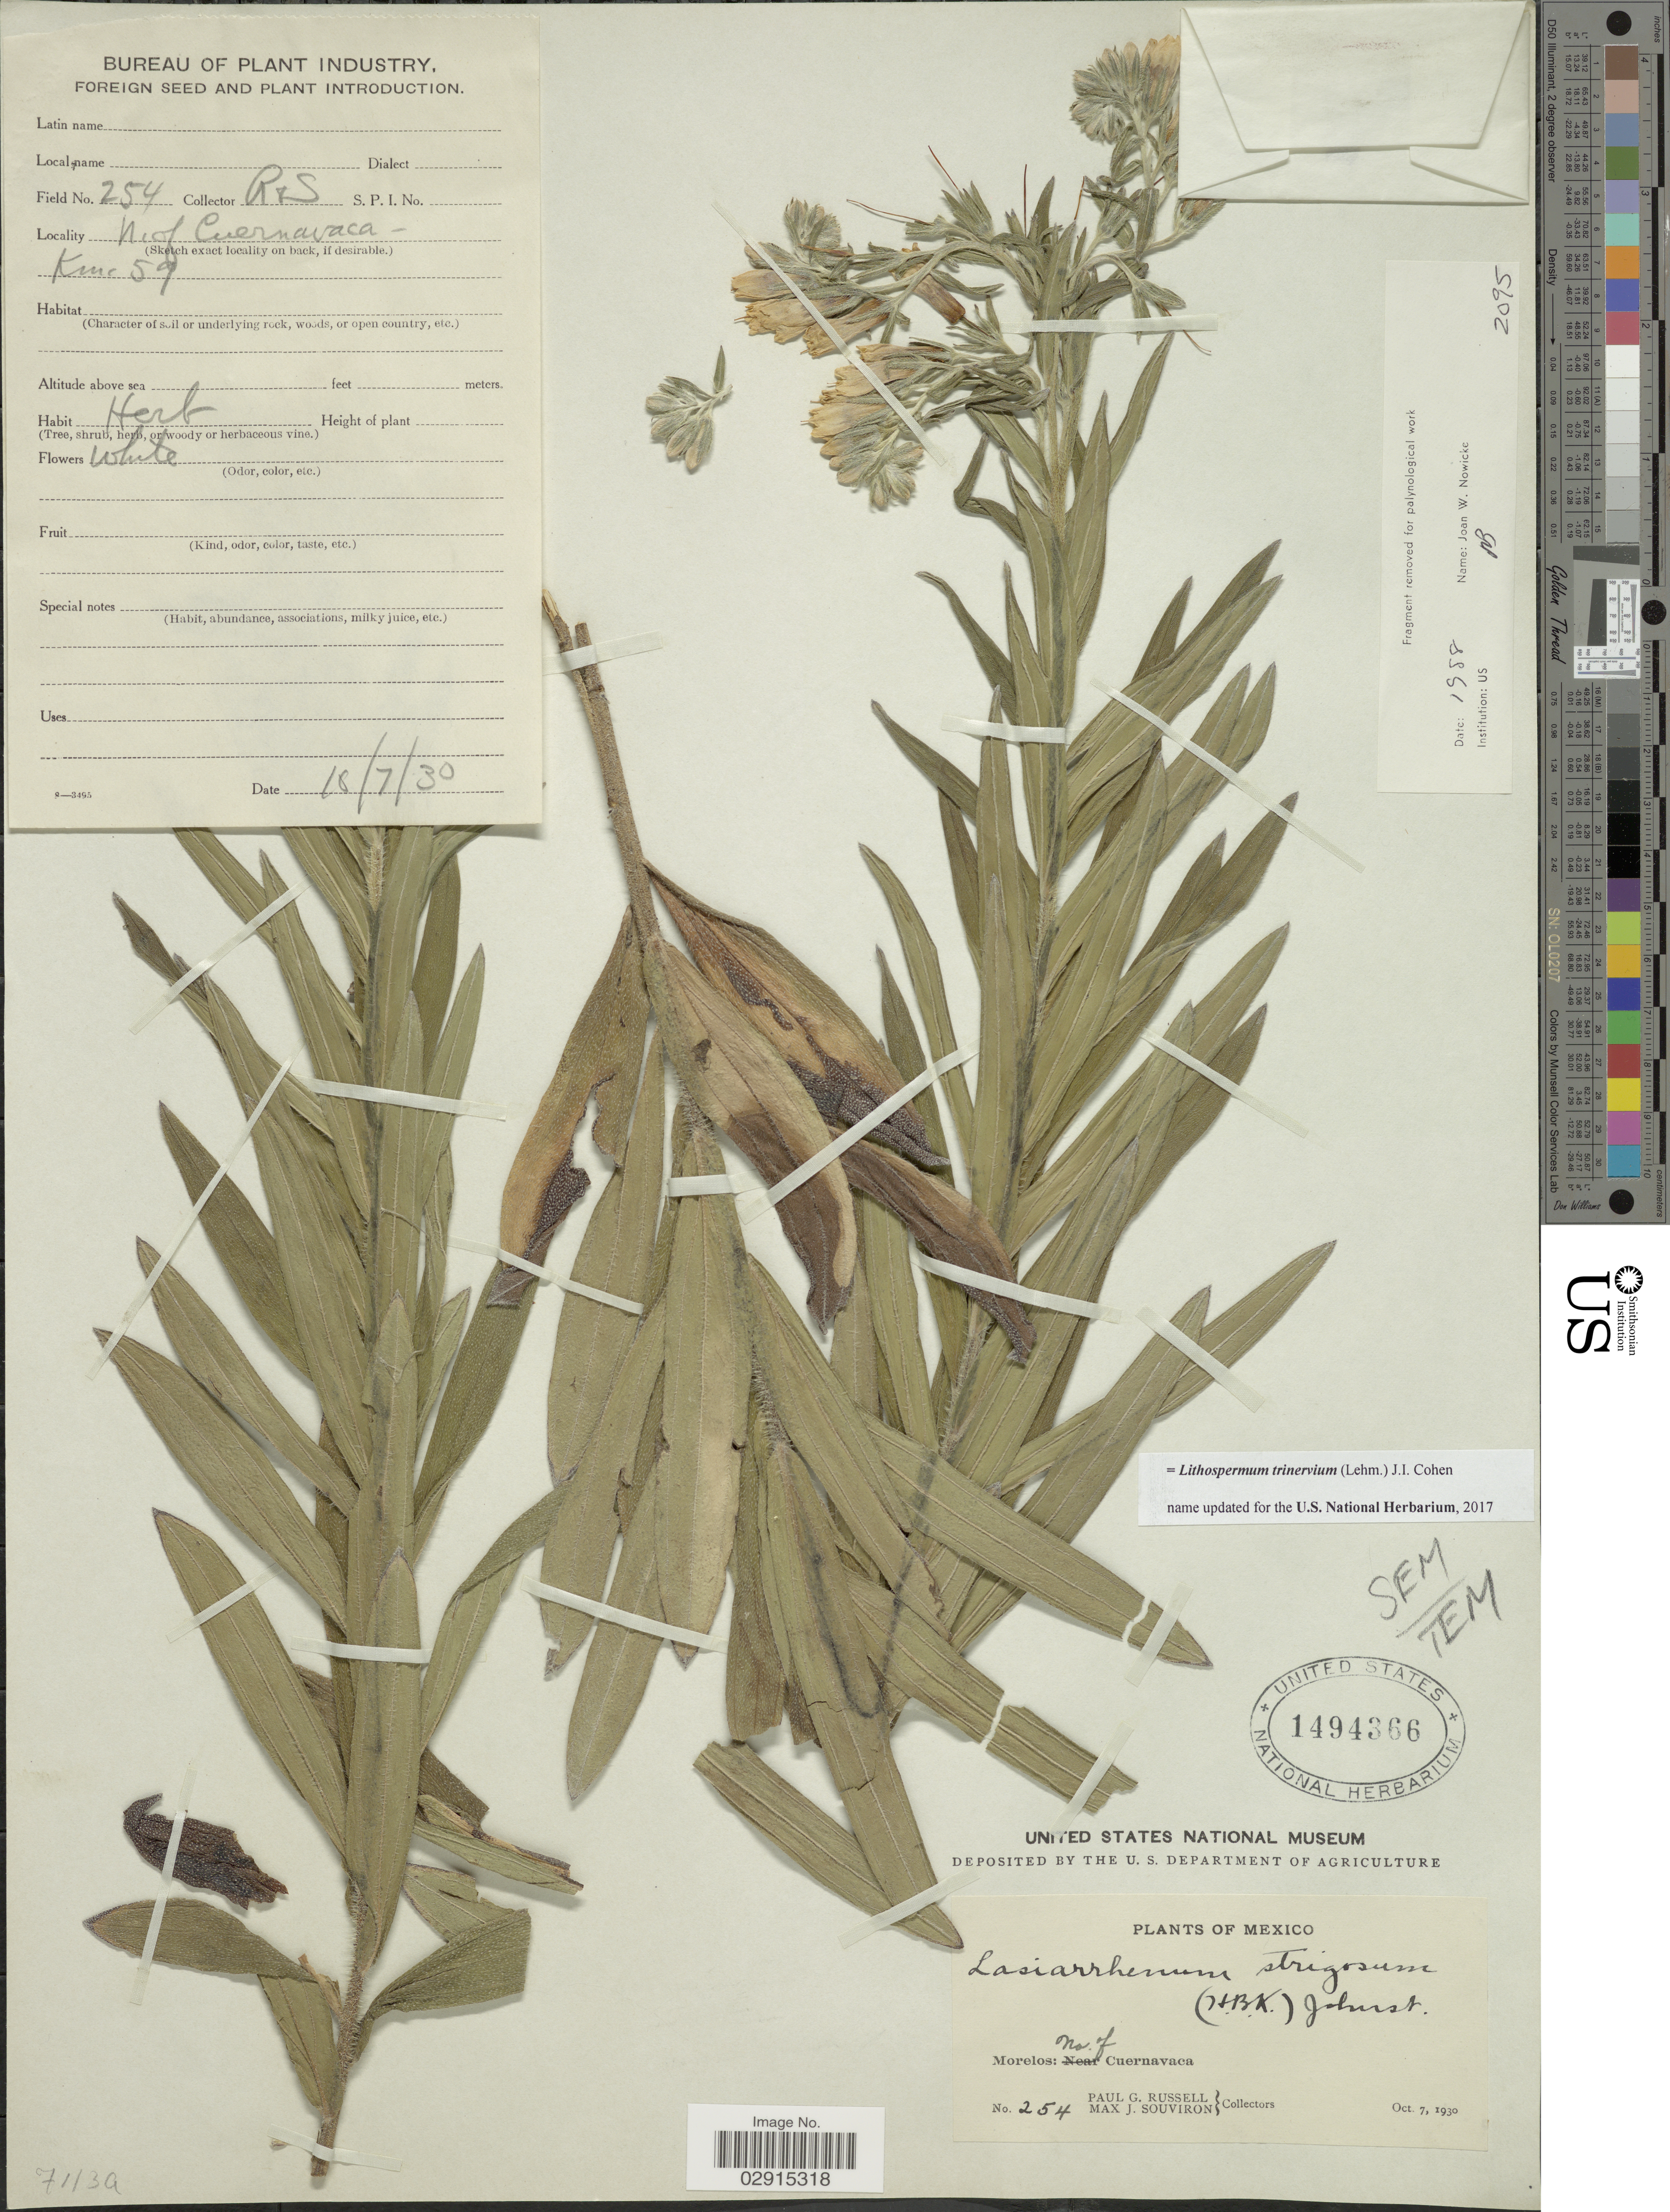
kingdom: Plantae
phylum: Tracheophyta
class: Magnoliopsida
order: Boraginales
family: Boraginaceae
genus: Lithospermum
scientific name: Lithospermum trinervium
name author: (Lehm.) J.I. Cohen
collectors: P. G. Russell & M. J. Souviron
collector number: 254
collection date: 1930-10-07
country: Mexico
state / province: Morelos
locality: Morelos: No. of Cuernavaca km 59.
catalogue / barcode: US 1494366